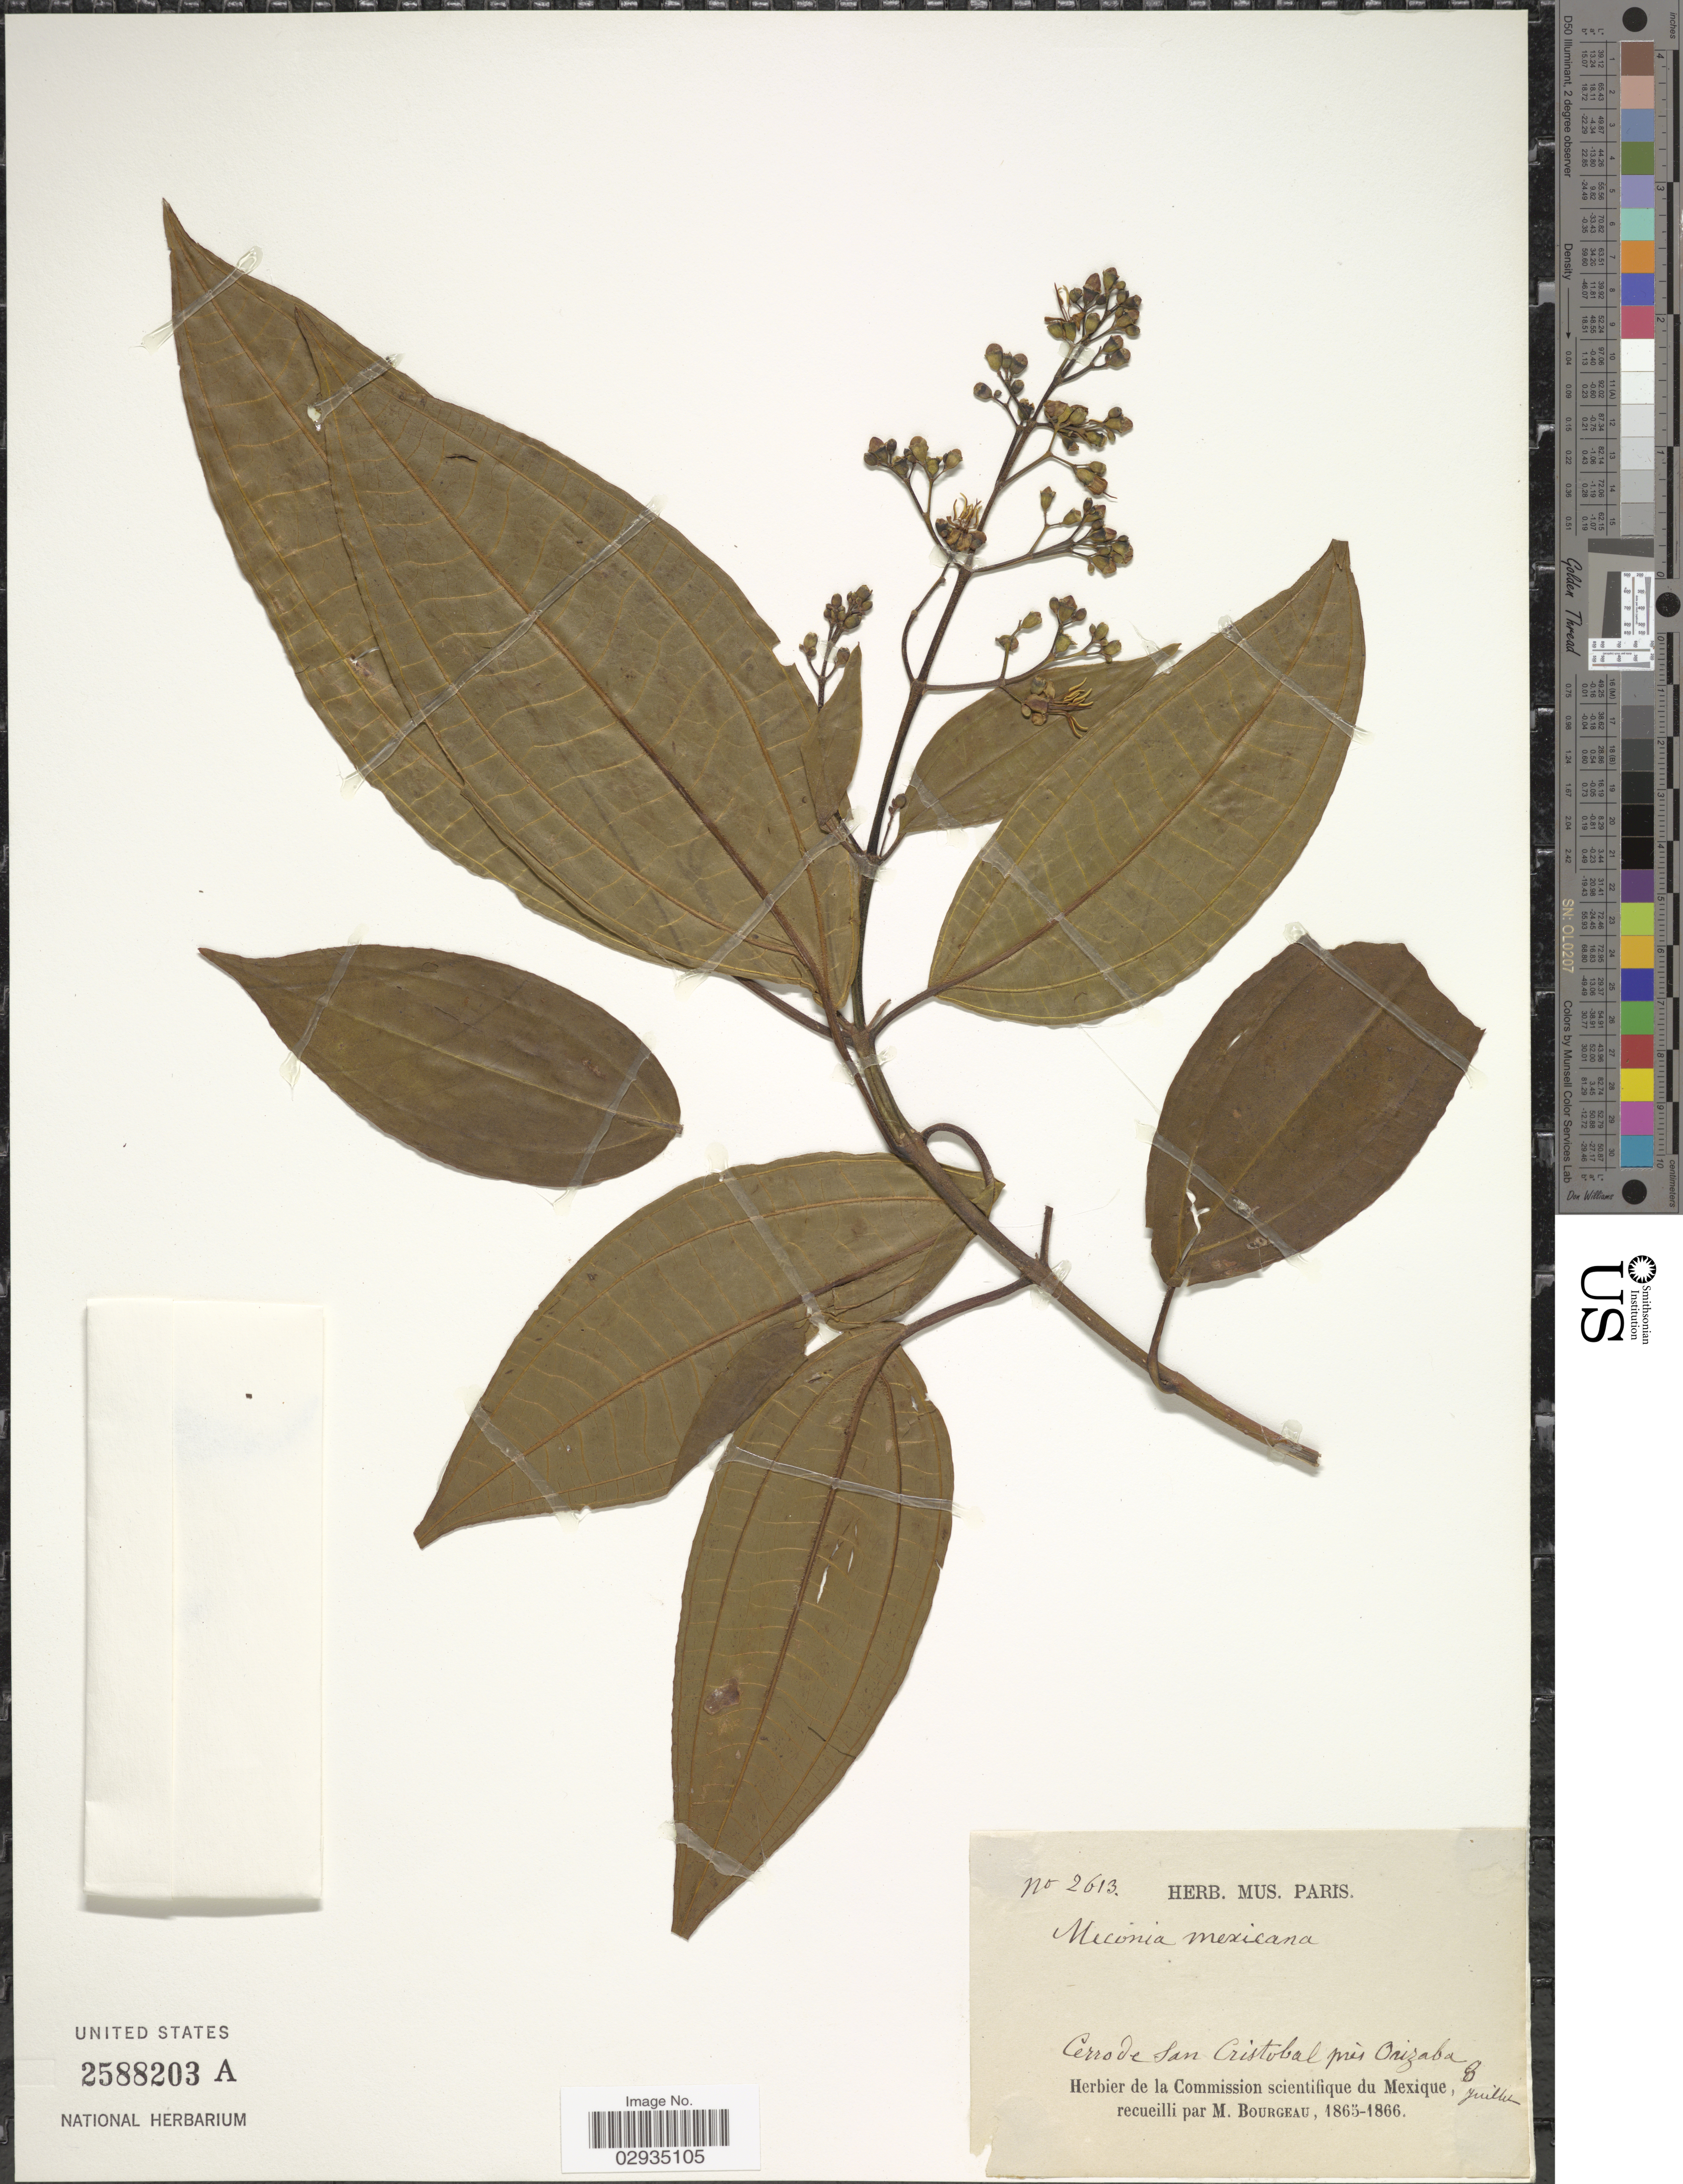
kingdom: Plantae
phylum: Tracheophyta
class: Magnoliopsida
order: Myrtales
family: Melastomataceae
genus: Miconia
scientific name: Miconia mexicana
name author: (Bonpl.) Naudin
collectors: M. Bourgeau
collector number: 2613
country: Mexico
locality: Cerro de San Cristobal prés Orizaba.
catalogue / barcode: US 2588203A